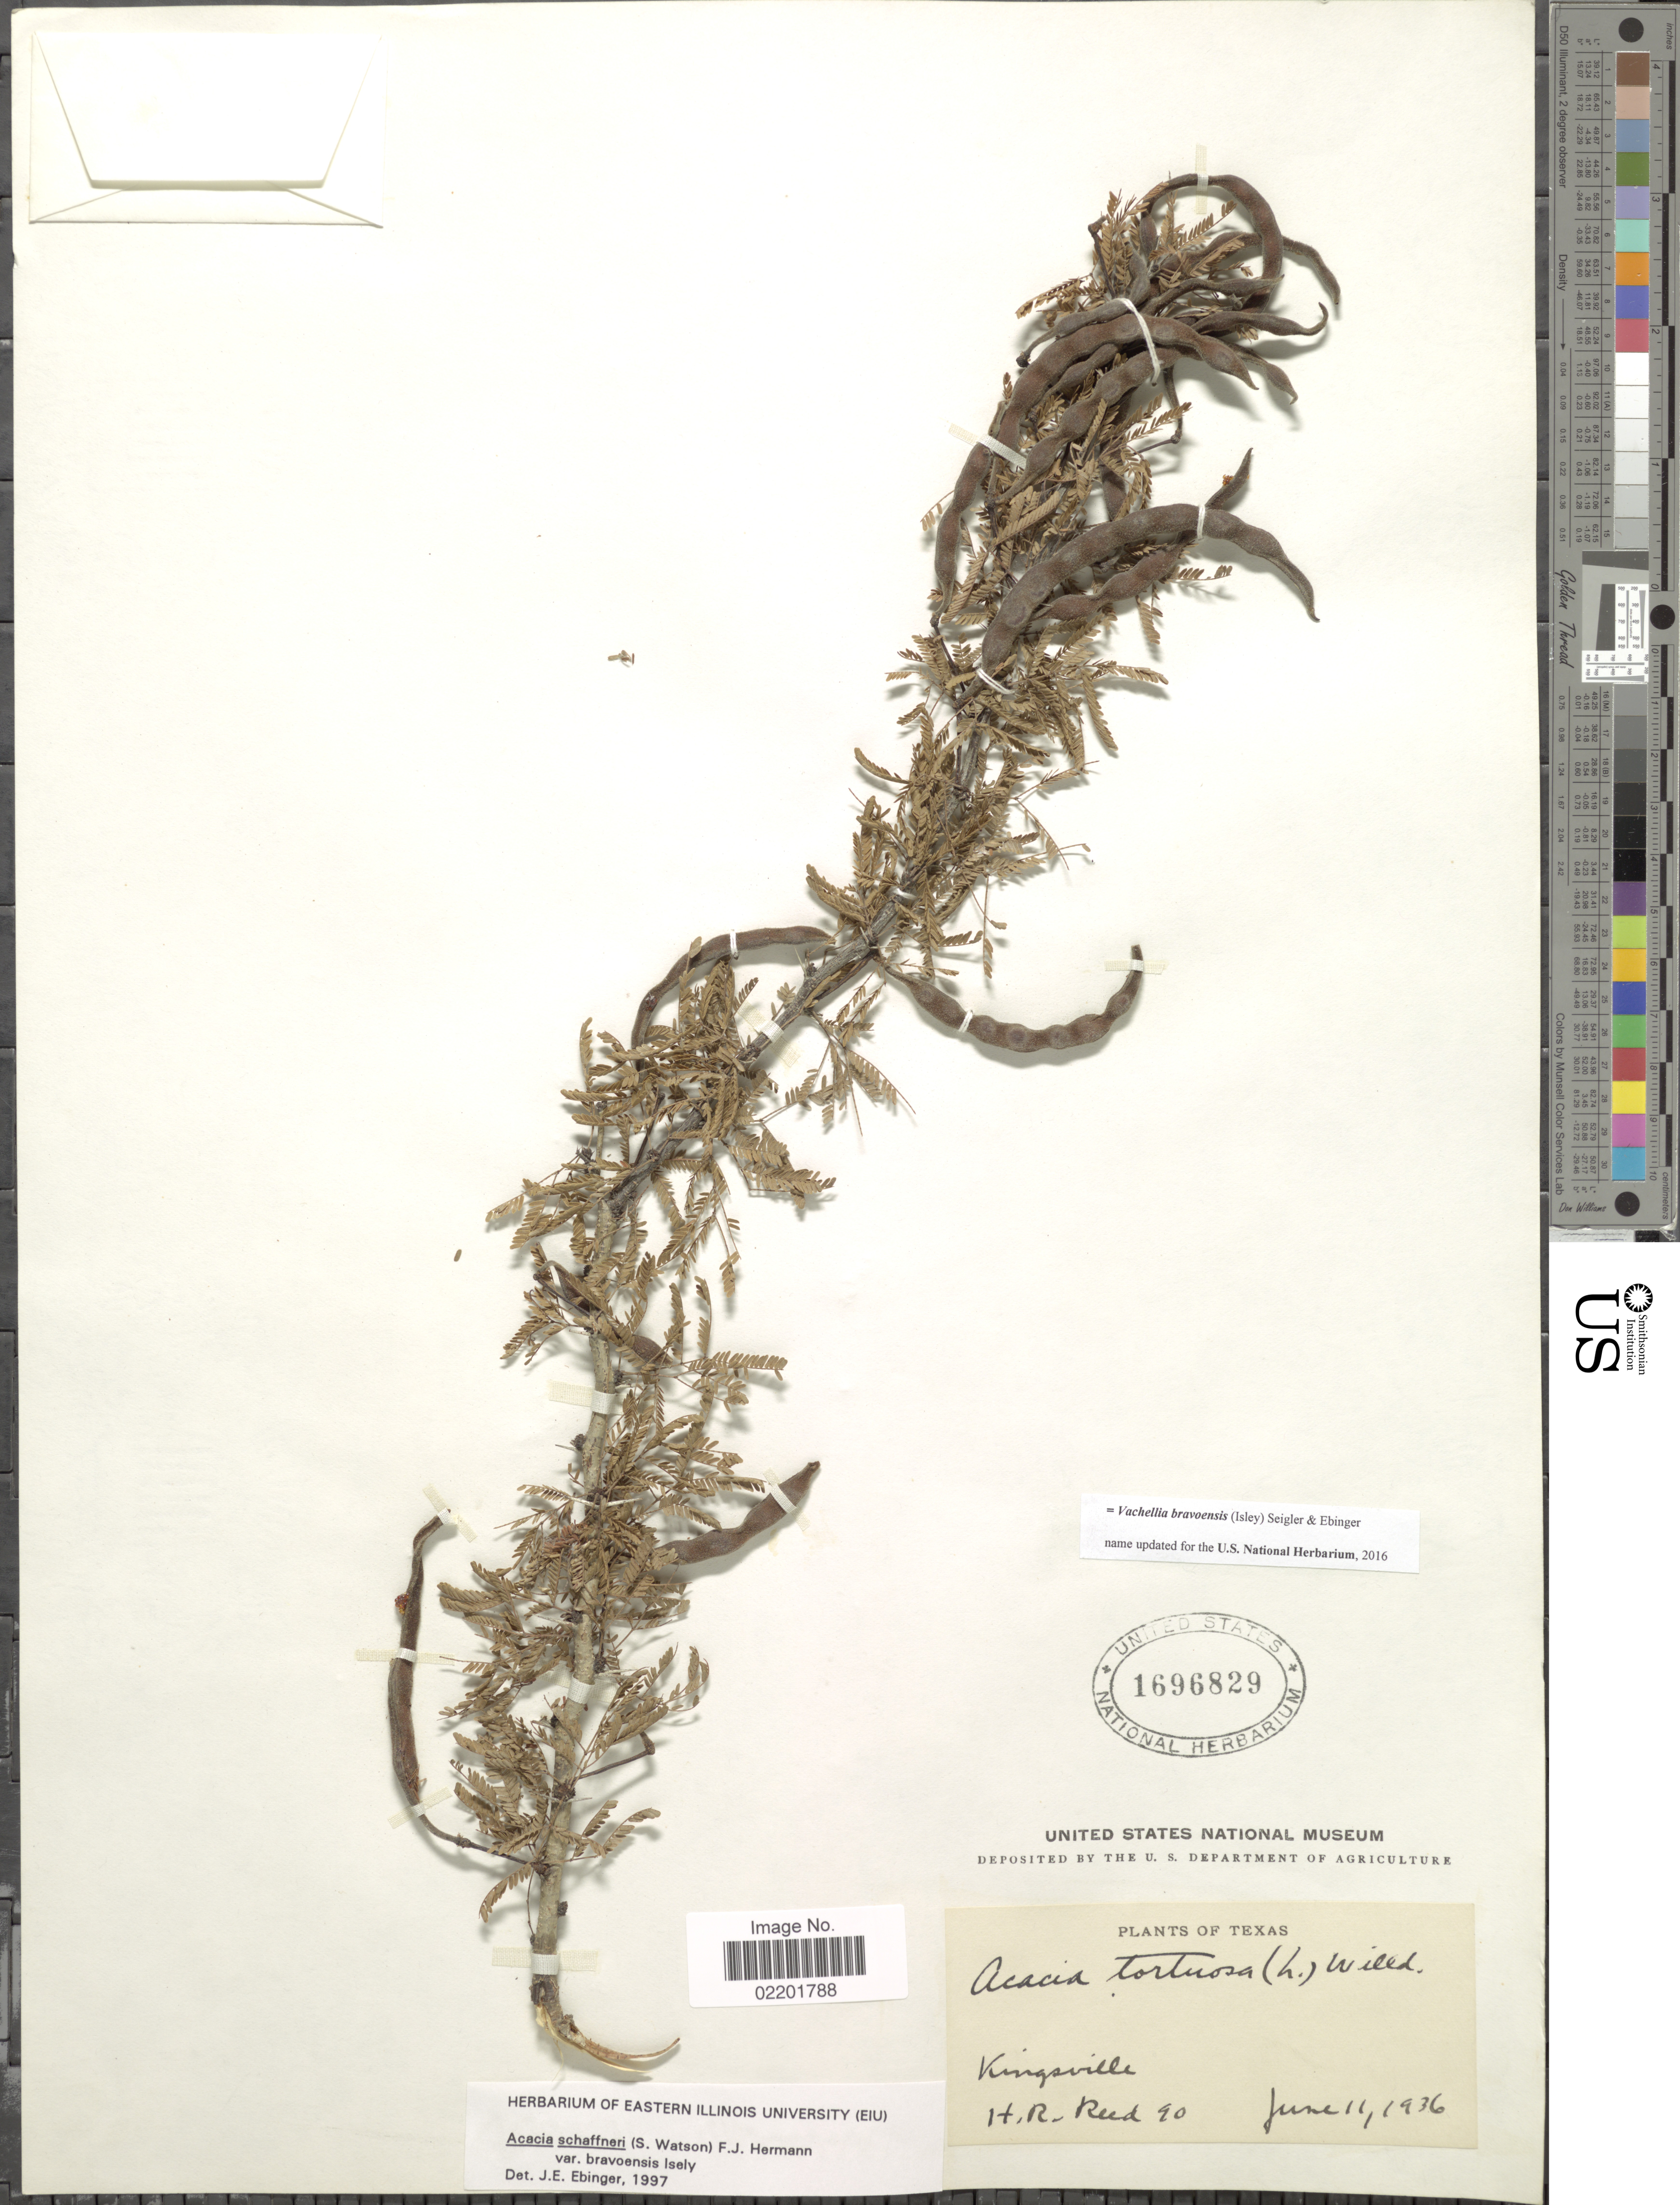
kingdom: Plantae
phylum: Tracheophyta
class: Magnoliopsida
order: Fabales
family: Fabaceae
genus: Vachellia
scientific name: Vachellia bravoensis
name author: (Isely) Seigler & Ebinger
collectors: H. Reed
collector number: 90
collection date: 1936-06-11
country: United States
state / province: Texas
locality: Kingsville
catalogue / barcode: US 1696829